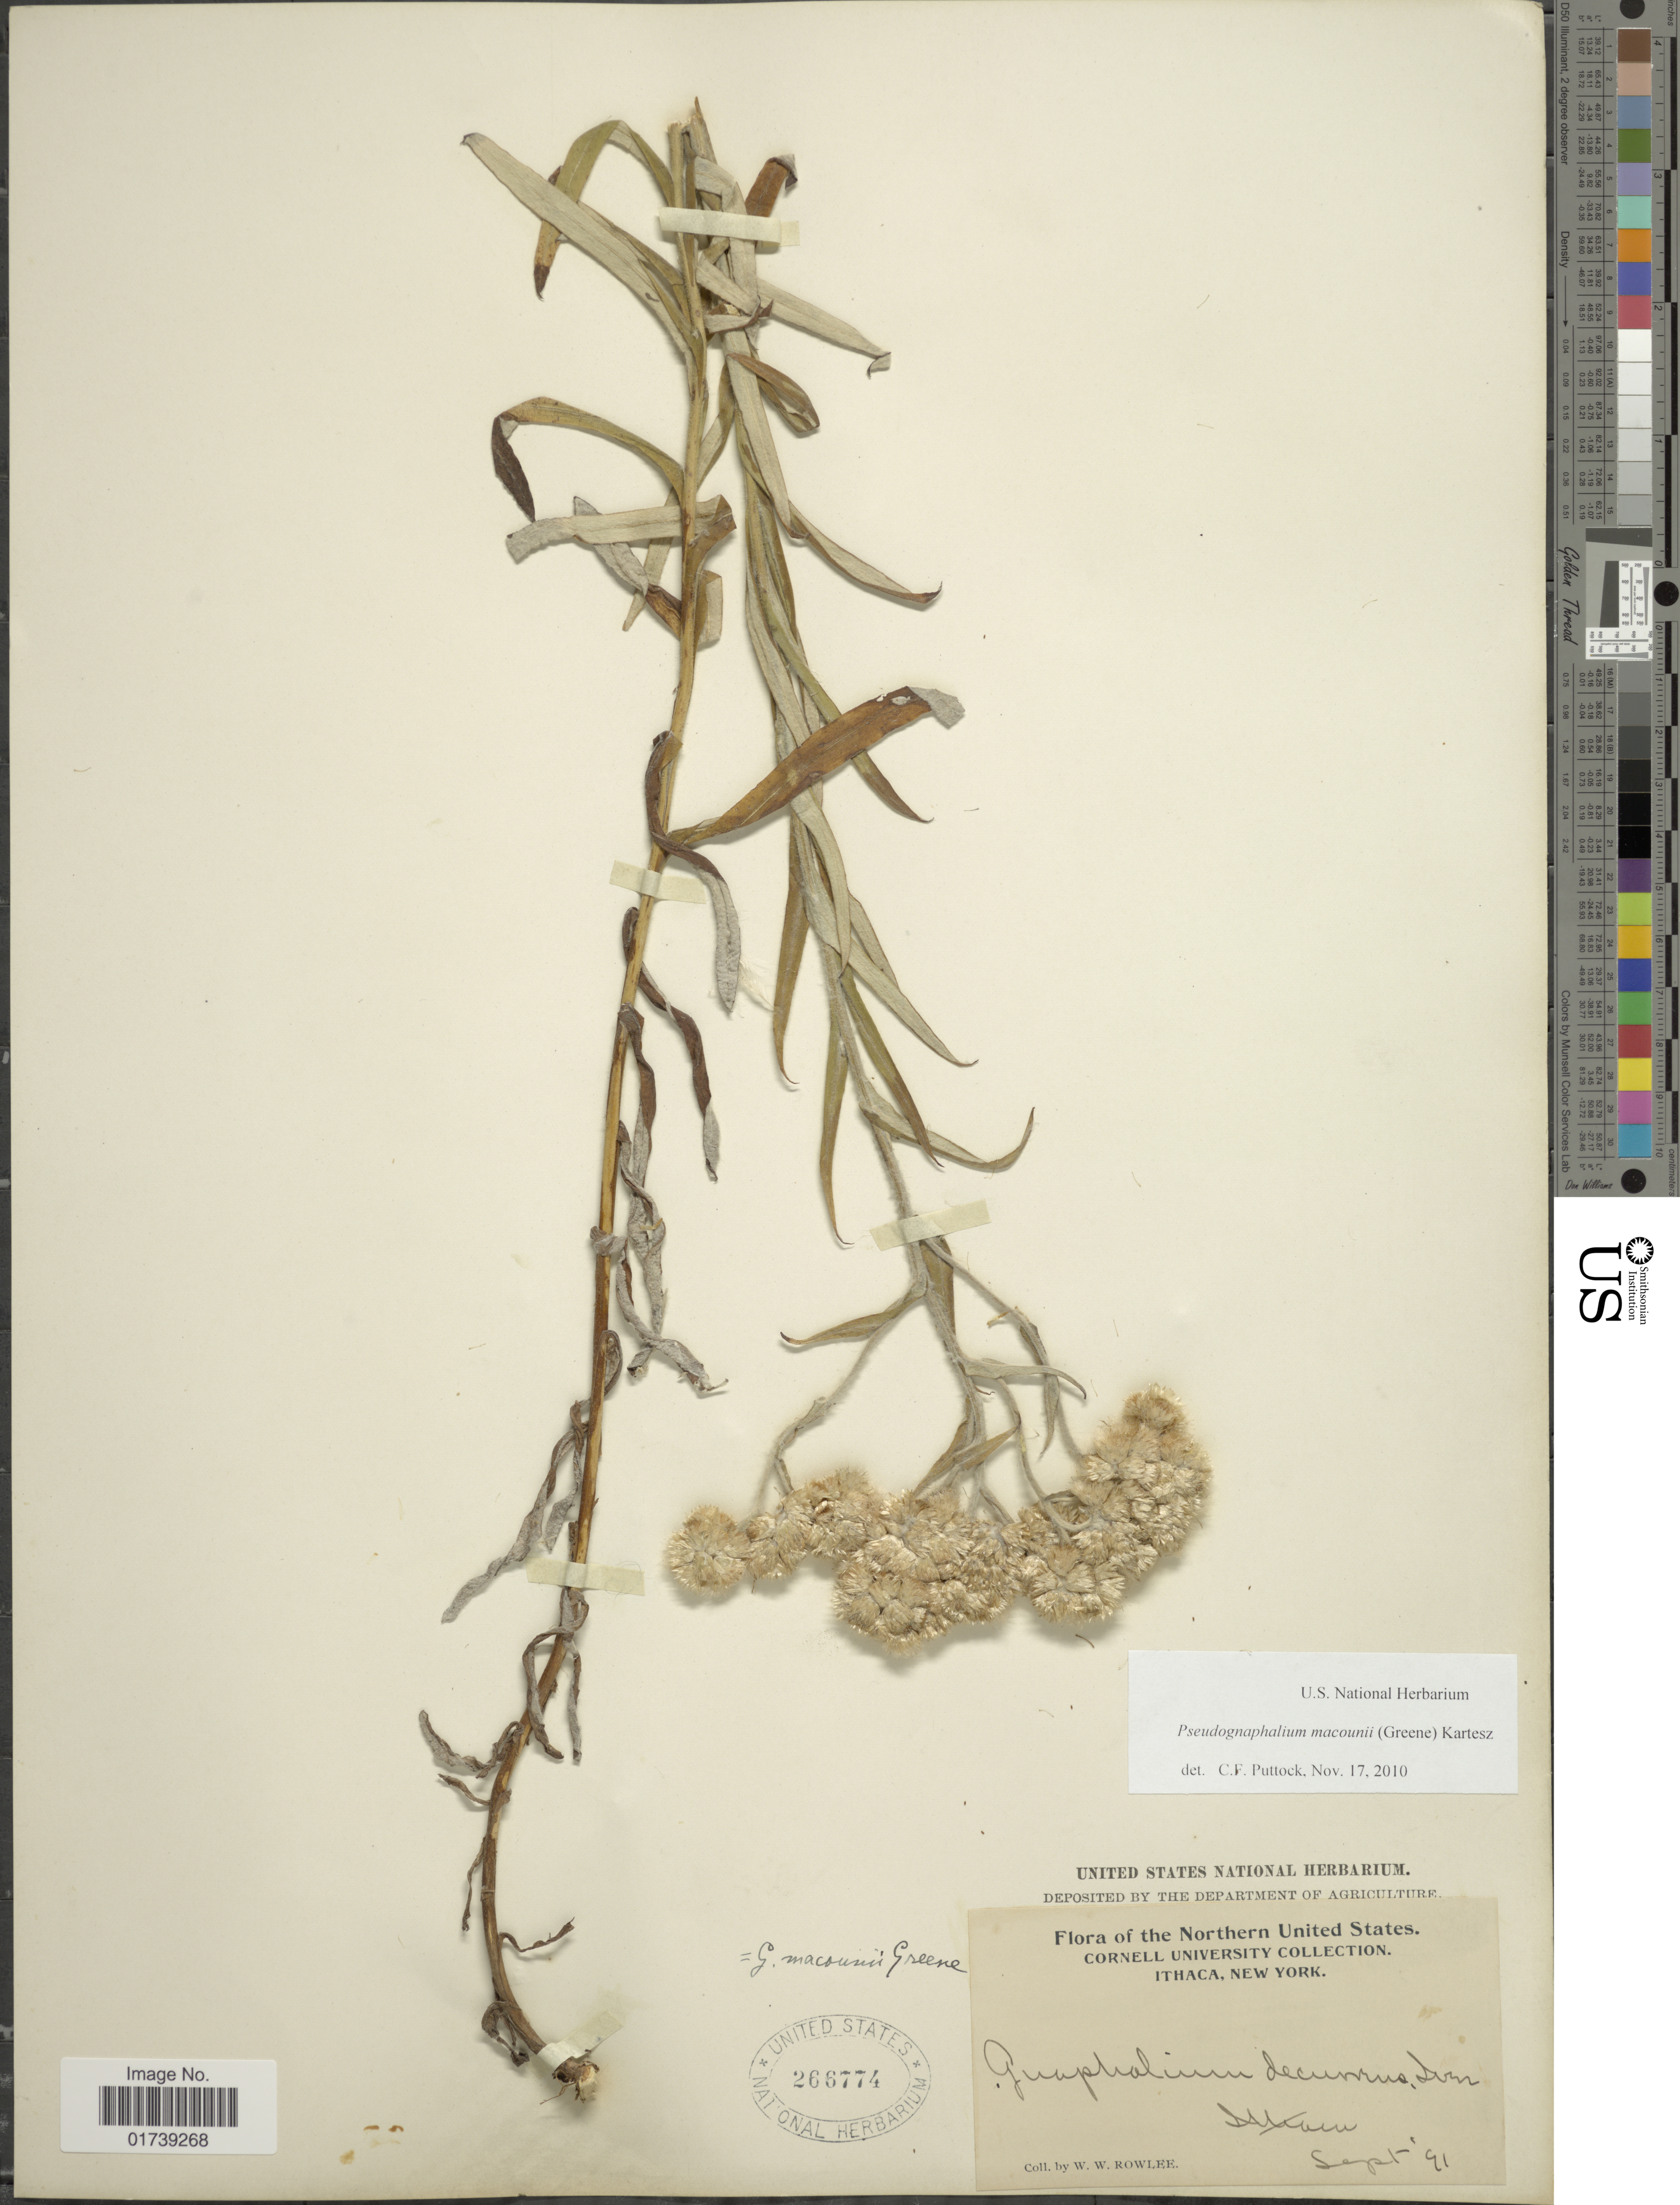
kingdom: Plantae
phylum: Tracheophyta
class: Magnoliopsida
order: Asterales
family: Asteraceae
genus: Pseudognaphalium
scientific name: Pseudognaphalium macounii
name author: (Greene) Kartesz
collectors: W. W. Rowlee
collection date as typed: Transcribed d/m/y: /9/91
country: United States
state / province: New York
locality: Northern United States, Ithaca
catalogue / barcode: US 266774